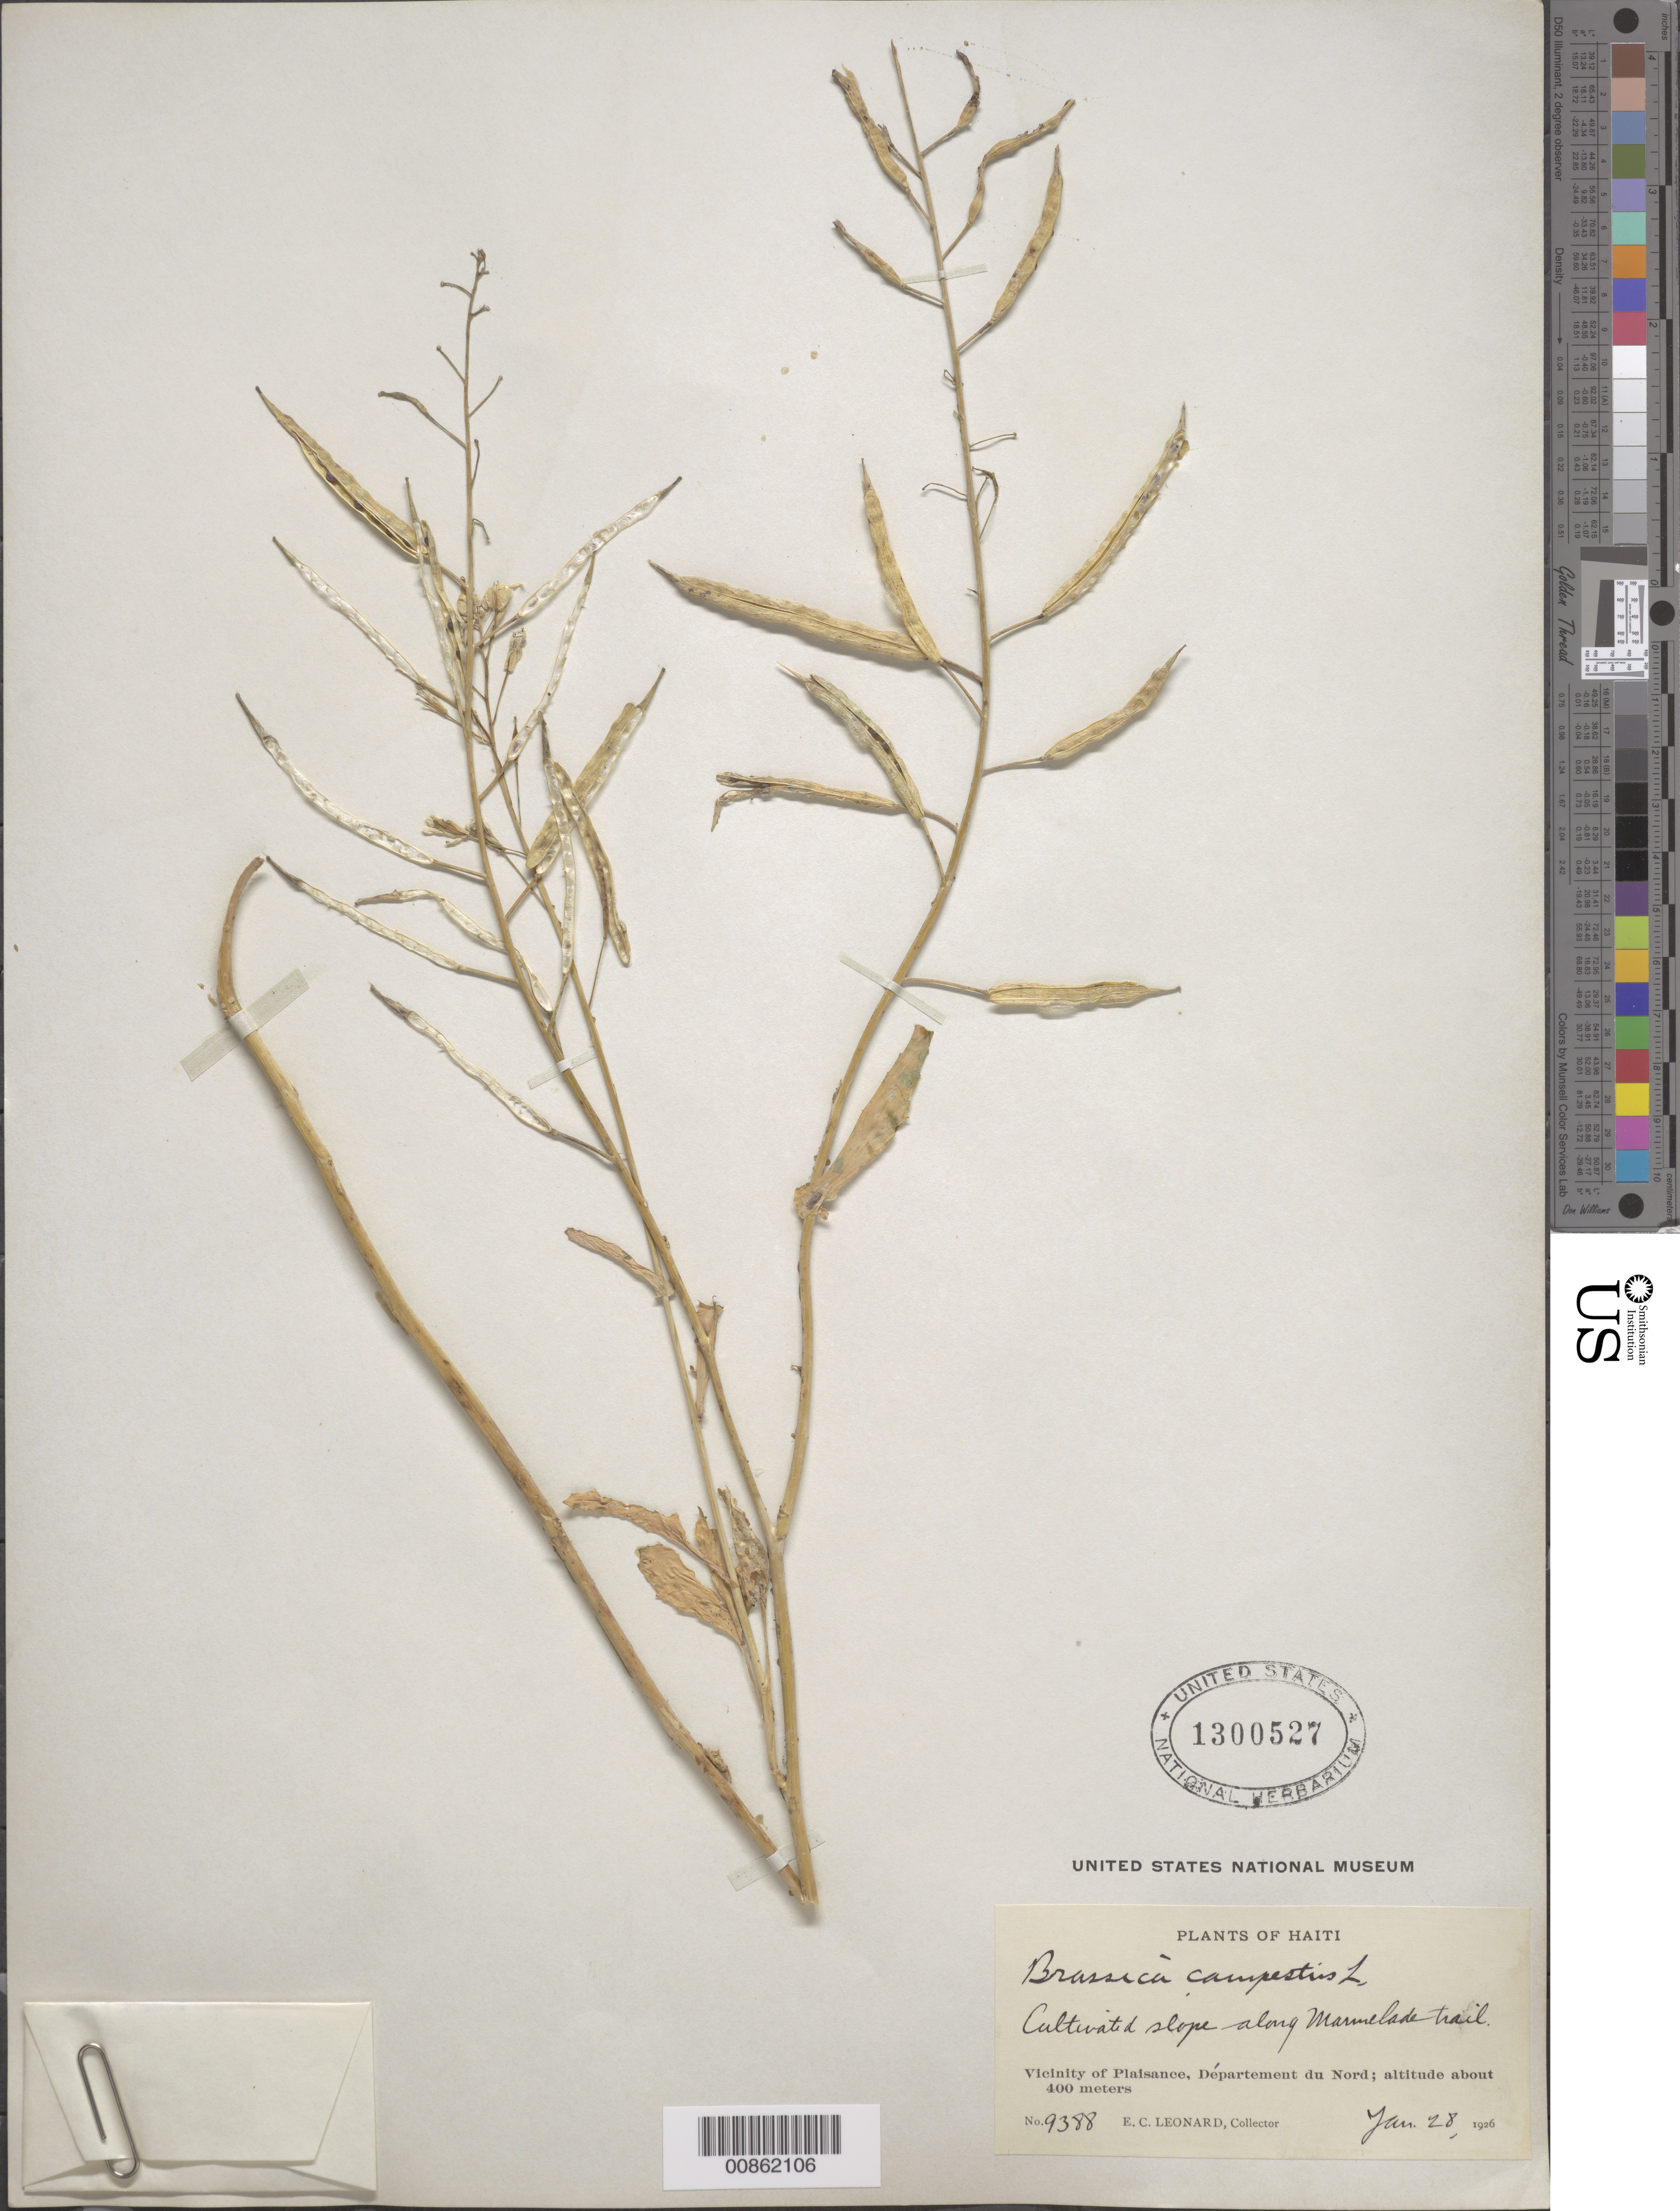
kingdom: Plantae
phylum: Tracheophyta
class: Magnoliopsida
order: Brassicales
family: Brassicaceae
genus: Brassica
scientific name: Brassica campestris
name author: L.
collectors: E. C. Leonard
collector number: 9388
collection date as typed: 28 Jan 1926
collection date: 1926-01-28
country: Haiti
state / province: Nord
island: Hispaniola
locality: Vicinity of Plaisance. Along Marmelade trail.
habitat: Cultivated slope.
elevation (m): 400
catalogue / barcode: US 1300527